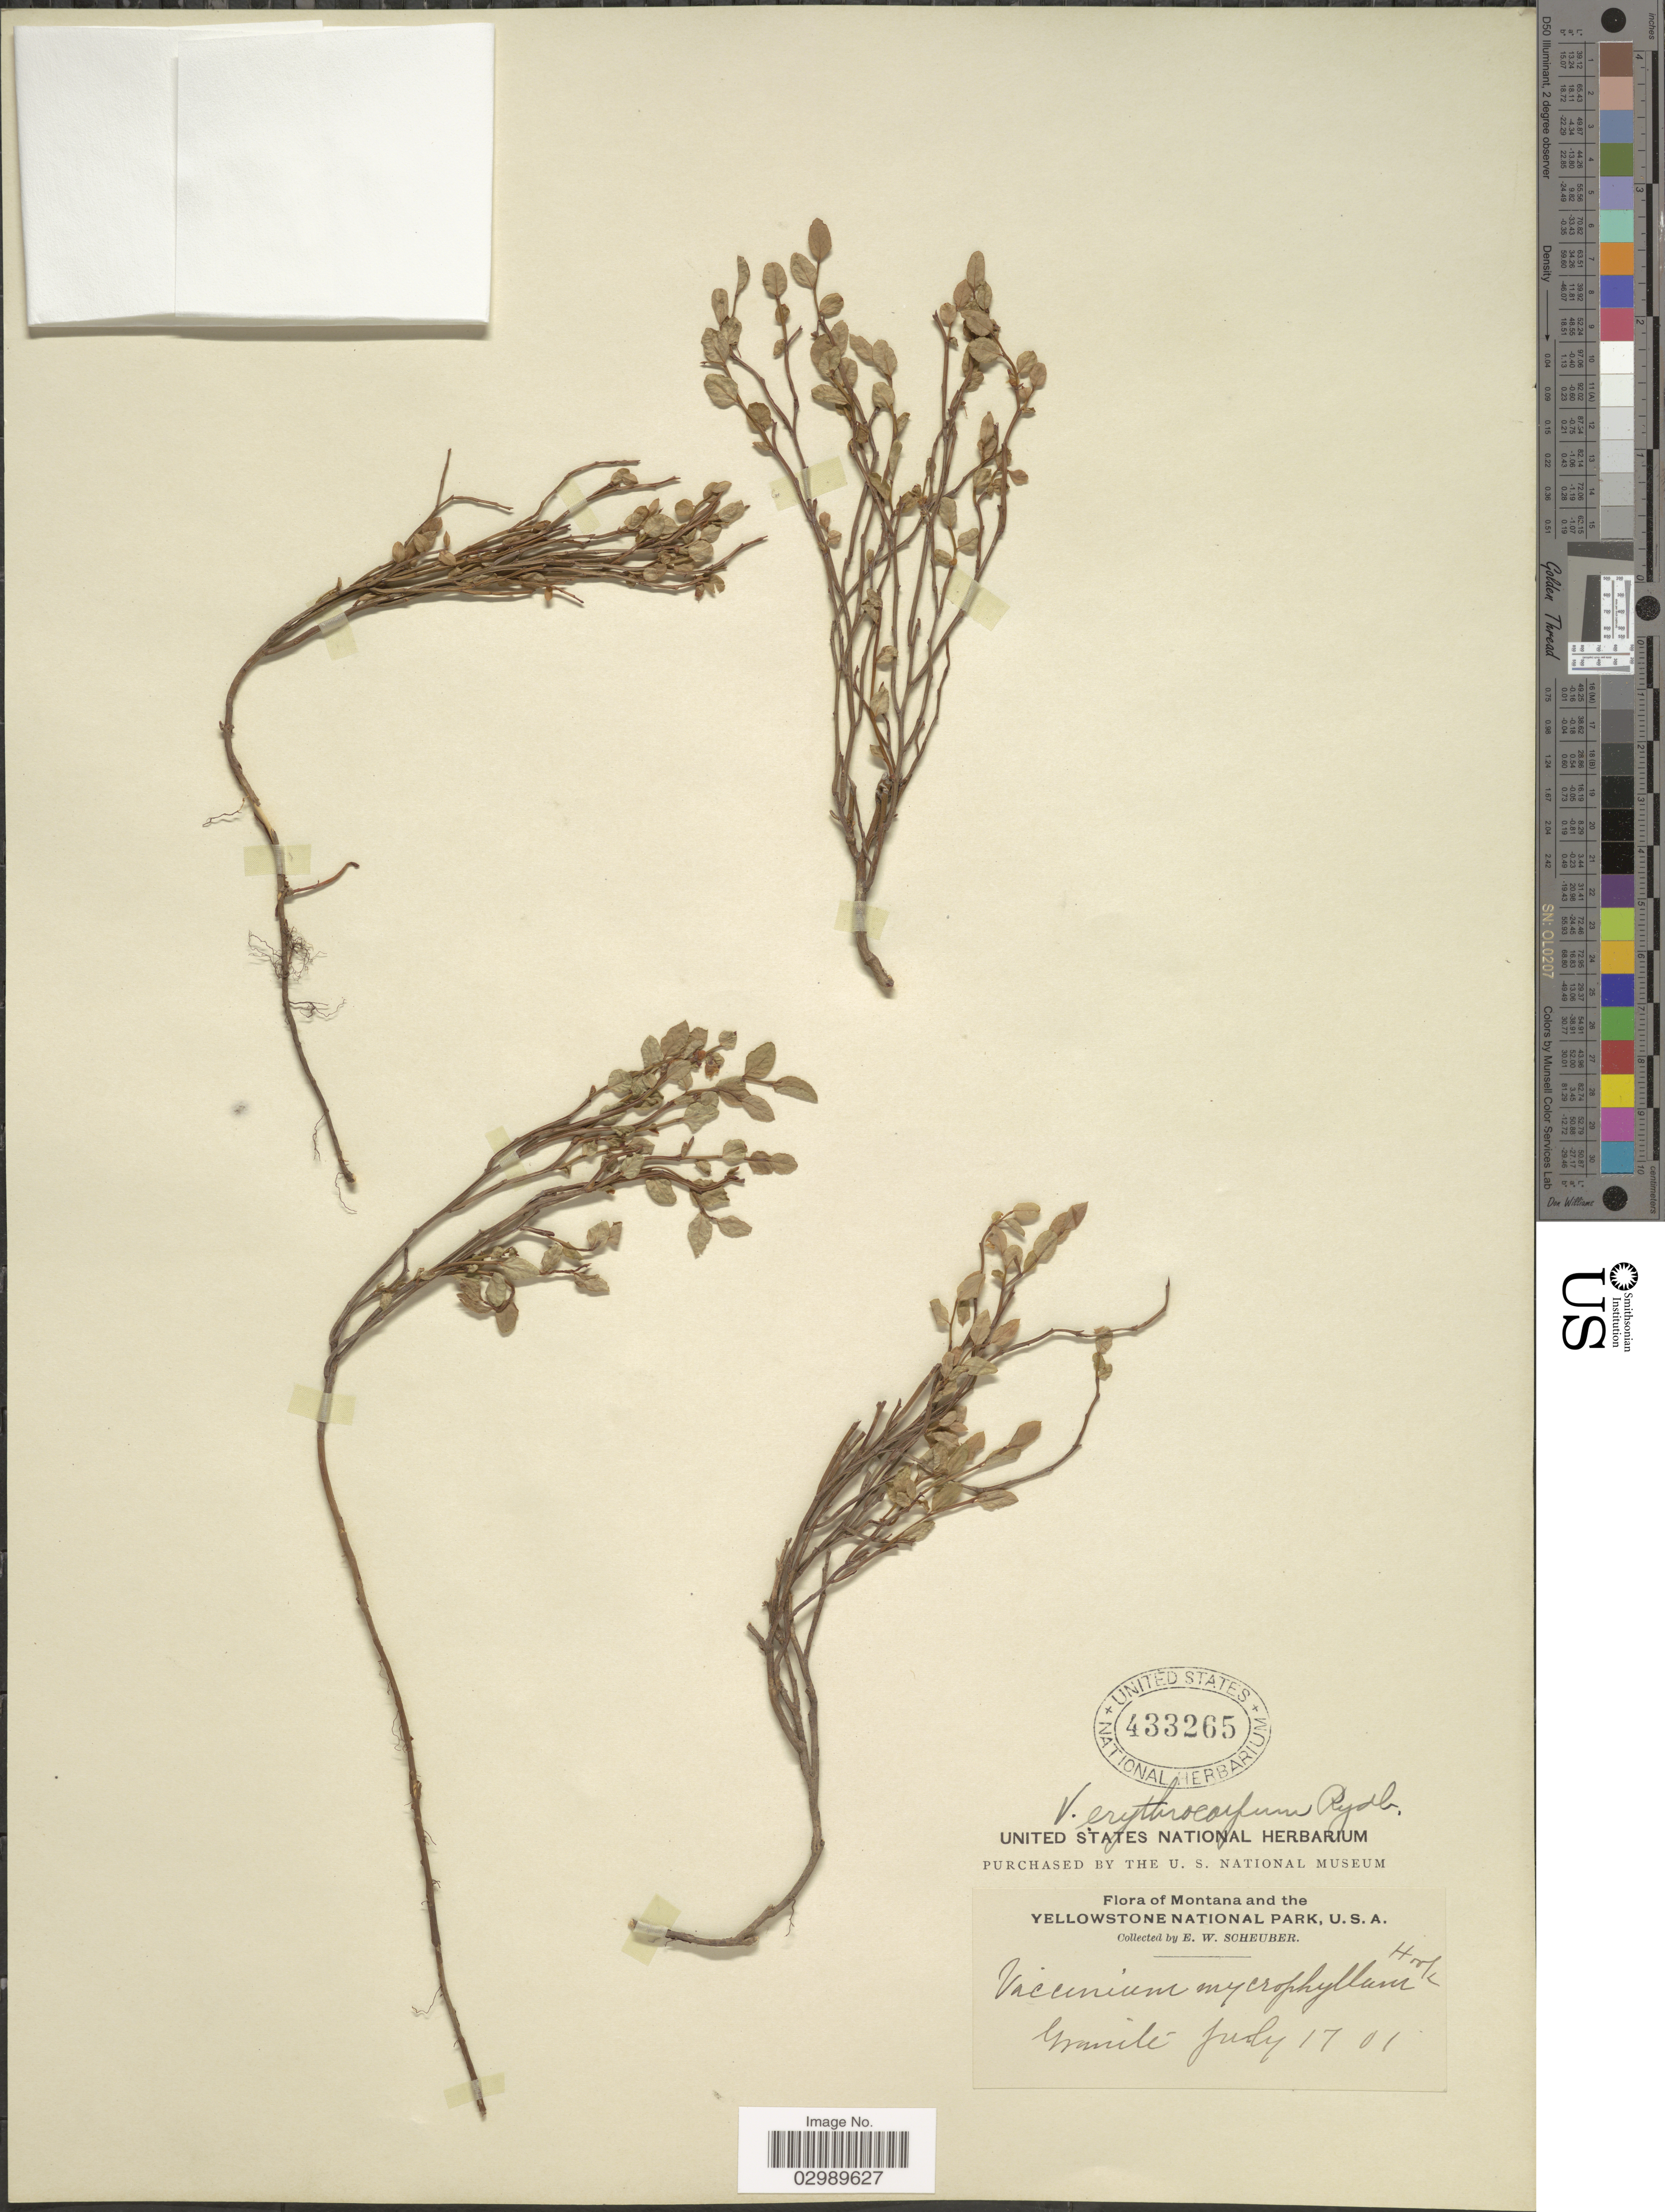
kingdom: Plantae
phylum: Tracheophyta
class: Magnoliopsida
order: Ericales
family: Ericaceae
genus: Vaccinium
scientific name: Vaccinium scoparium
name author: Leiberg ex Coville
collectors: E. Scheuber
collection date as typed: Transcribed d/m/y: 17/7/1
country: United States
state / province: Montana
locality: Yellowstone National Park. Granite.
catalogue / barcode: US 433265